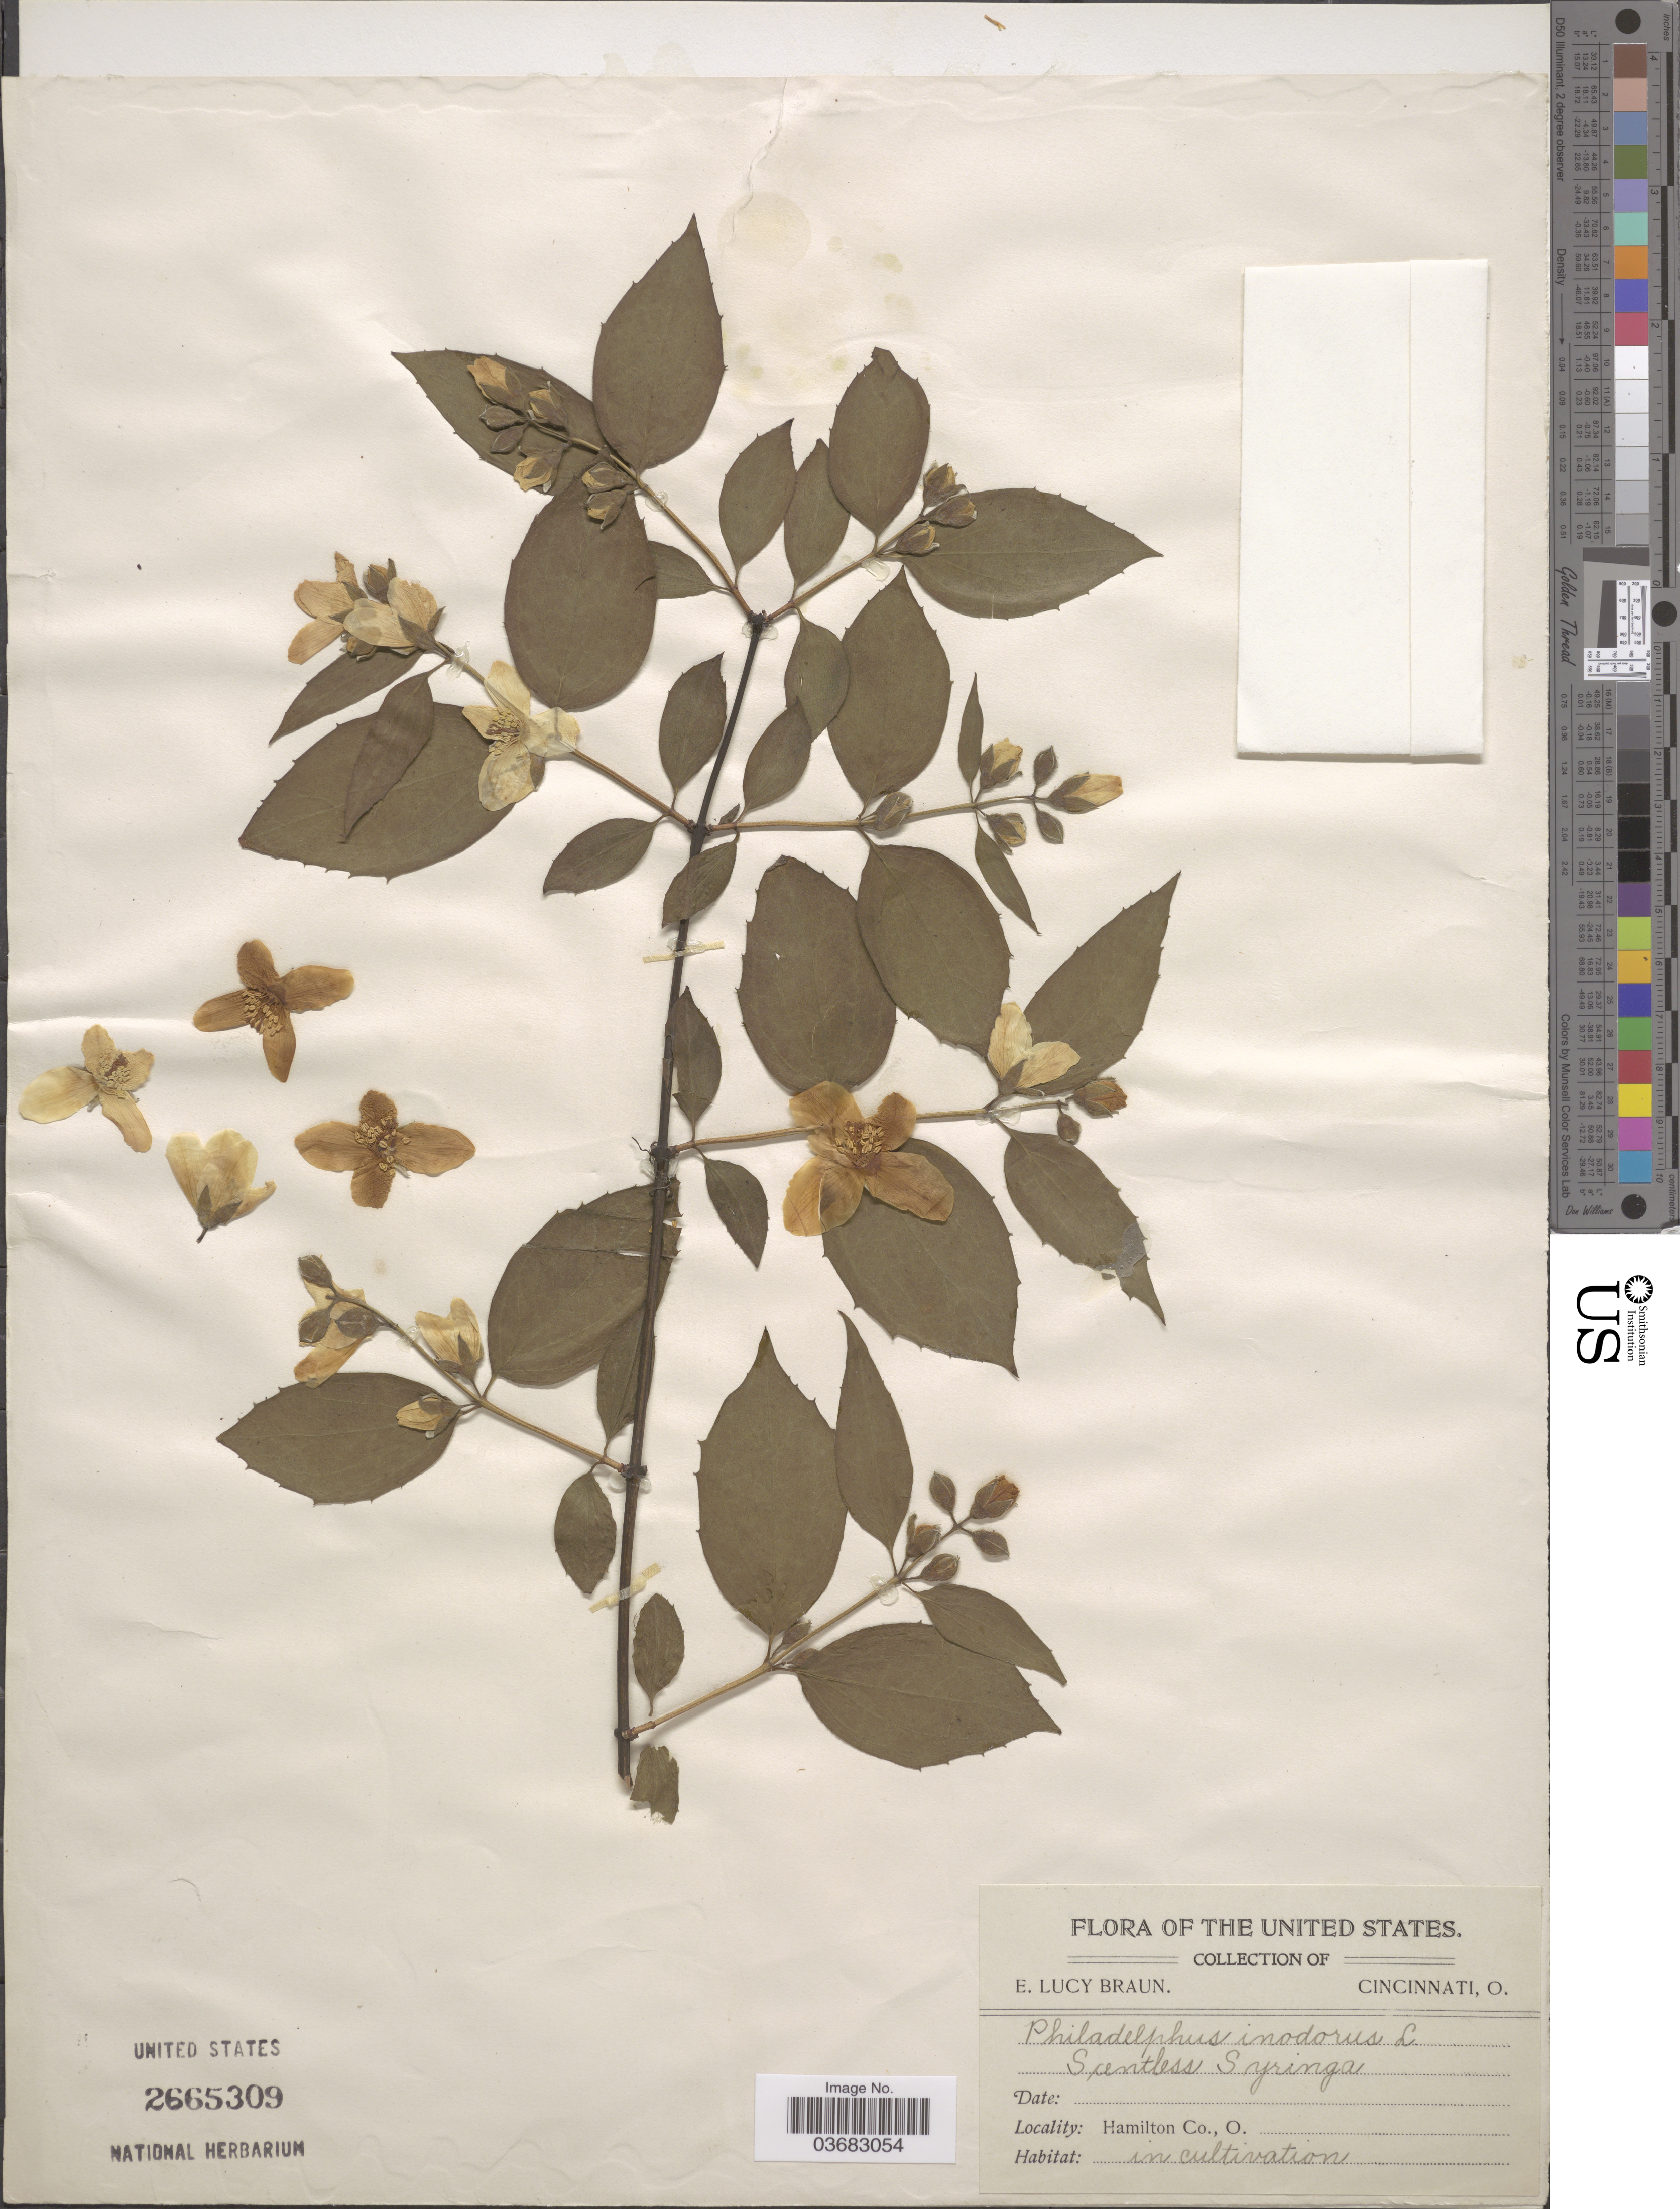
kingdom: Plantae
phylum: Tracheophyta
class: Magnoliopsida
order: Cornales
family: Hydrangeaceae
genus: Philadelphus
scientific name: Philadelphus inodorus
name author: L.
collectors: E. L. Braun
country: United States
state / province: Ohio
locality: Hamilton Co.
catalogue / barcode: US 2665309